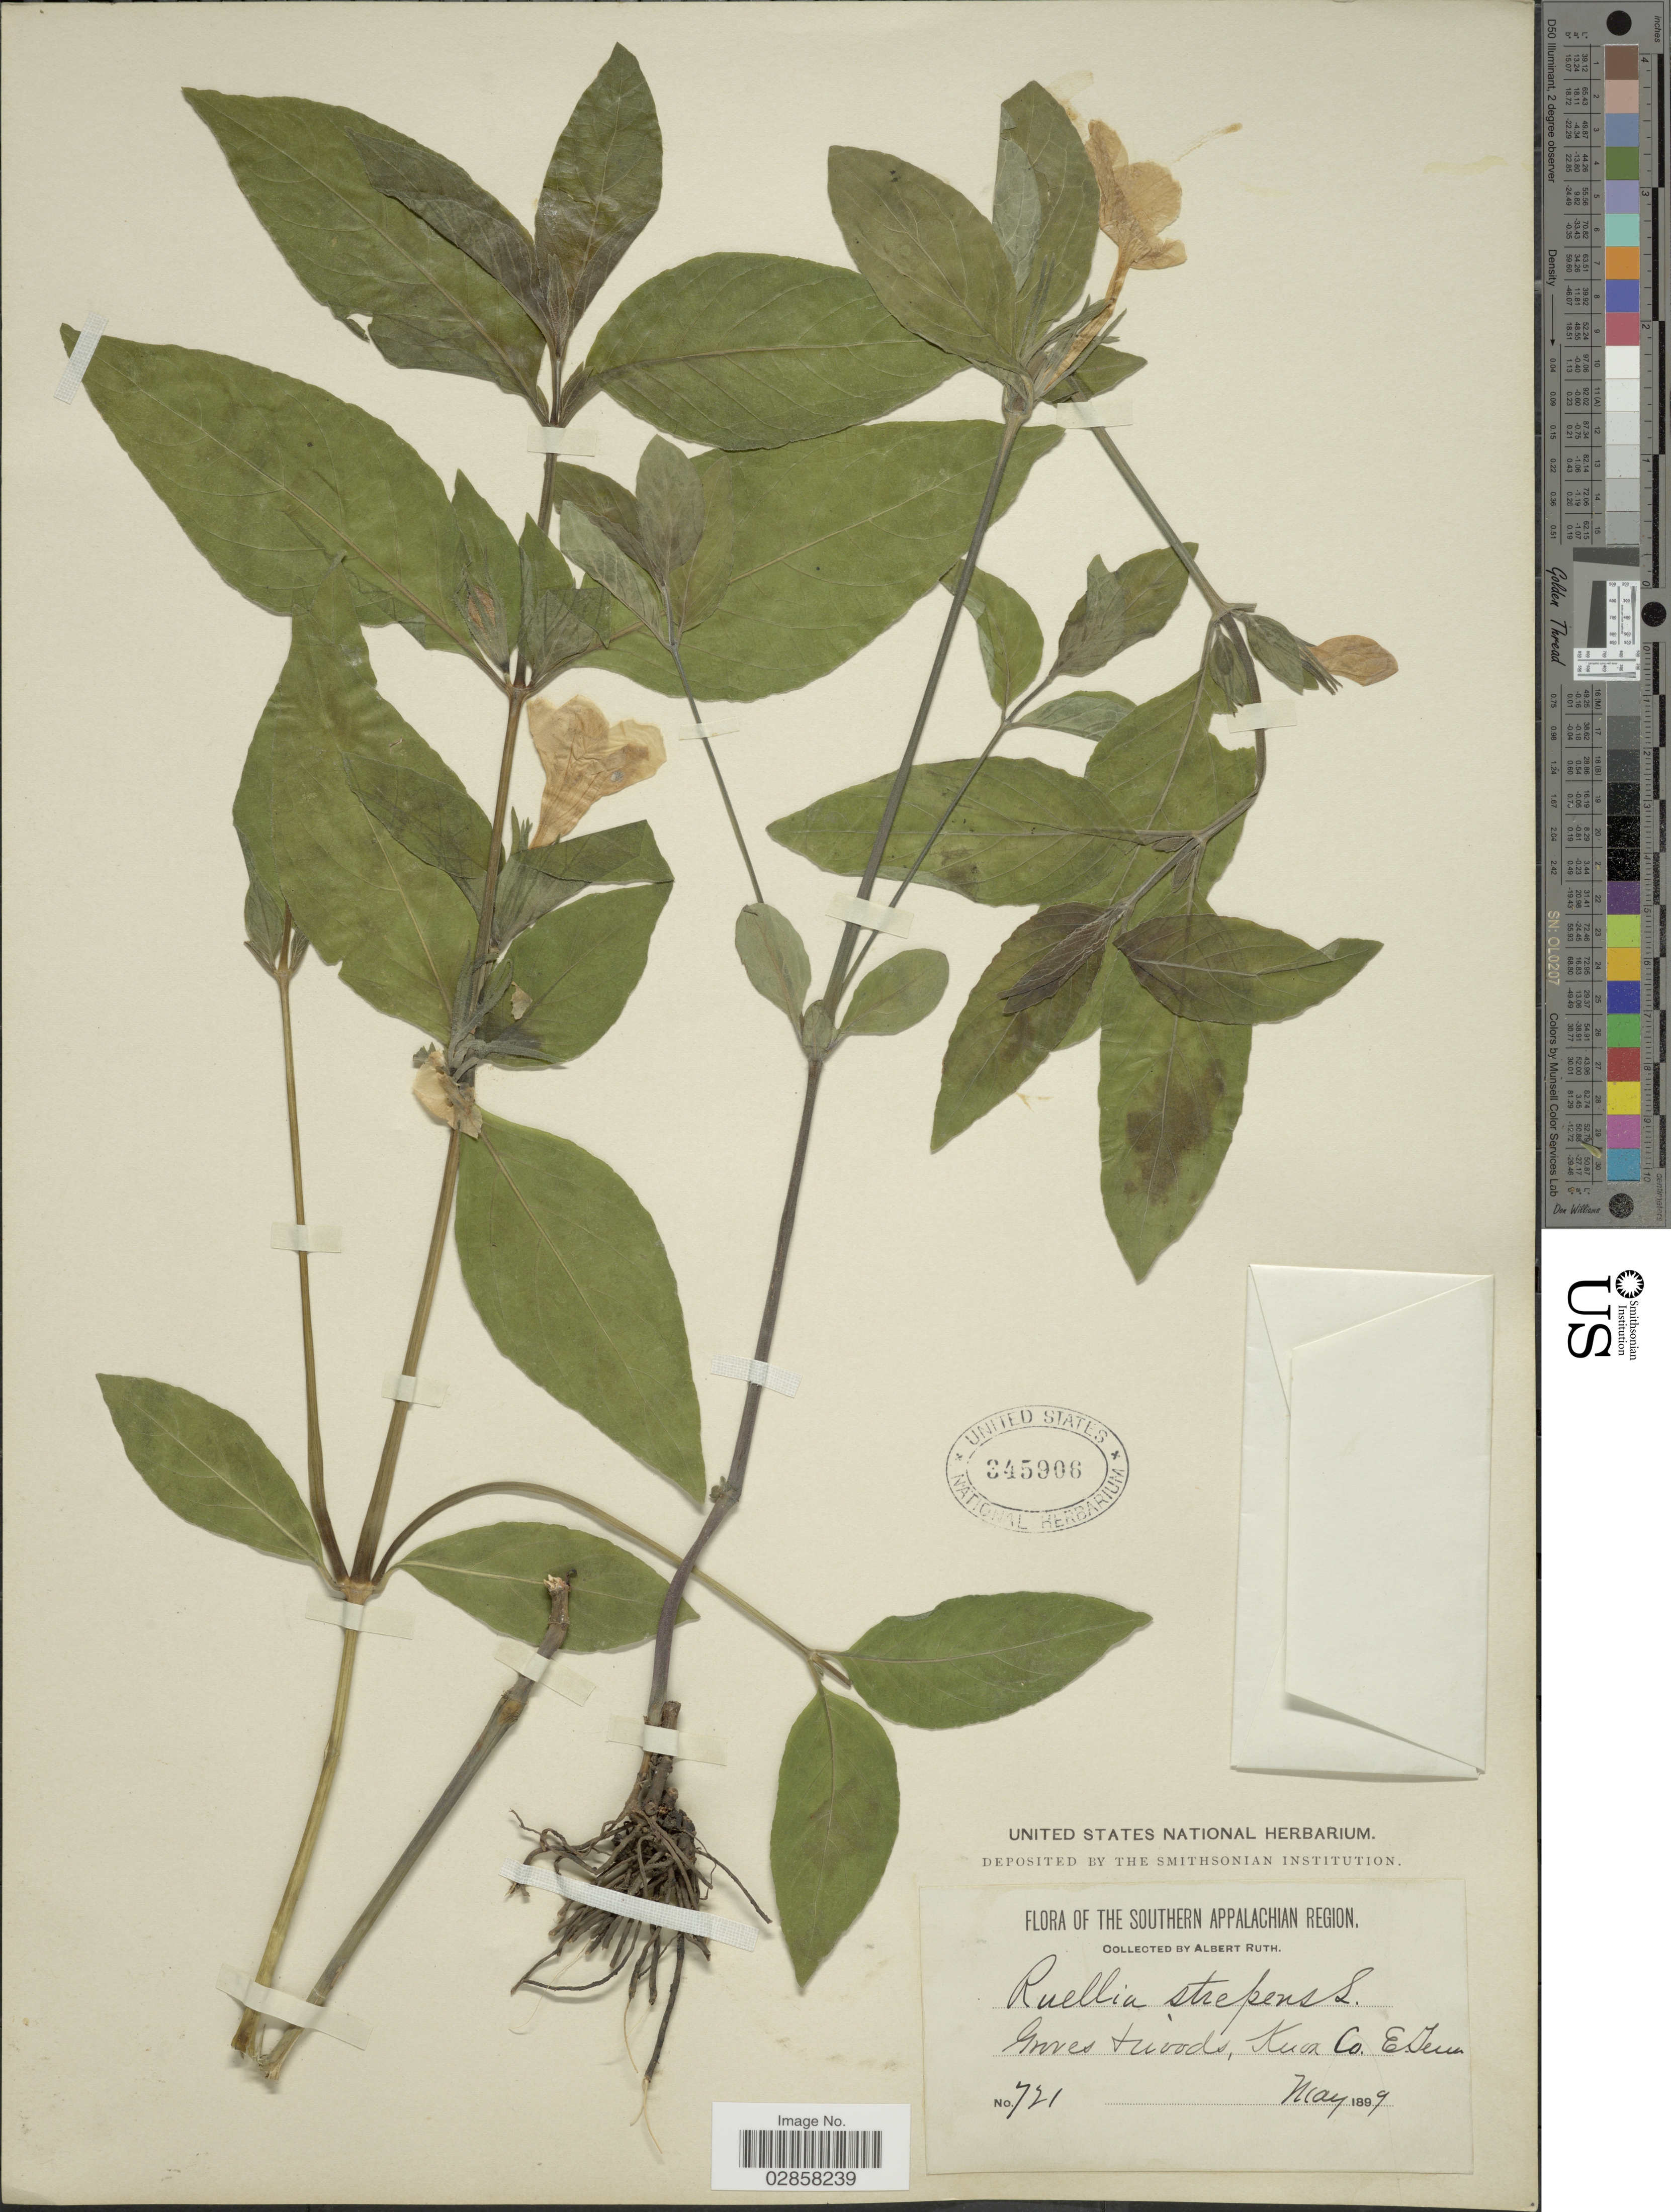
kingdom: Plantae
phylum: Tracheophyta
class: Magnoliopsida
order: Lamiales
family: Acanthaceae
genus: Ruellia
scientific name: Ruellia strepens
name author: L.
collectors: A. Ruth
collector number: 721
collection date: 1899-05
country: United States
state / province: Tennessee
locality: The Southern Appalachian Region. Knox Co. E. Tenn.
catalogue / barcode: US 345906